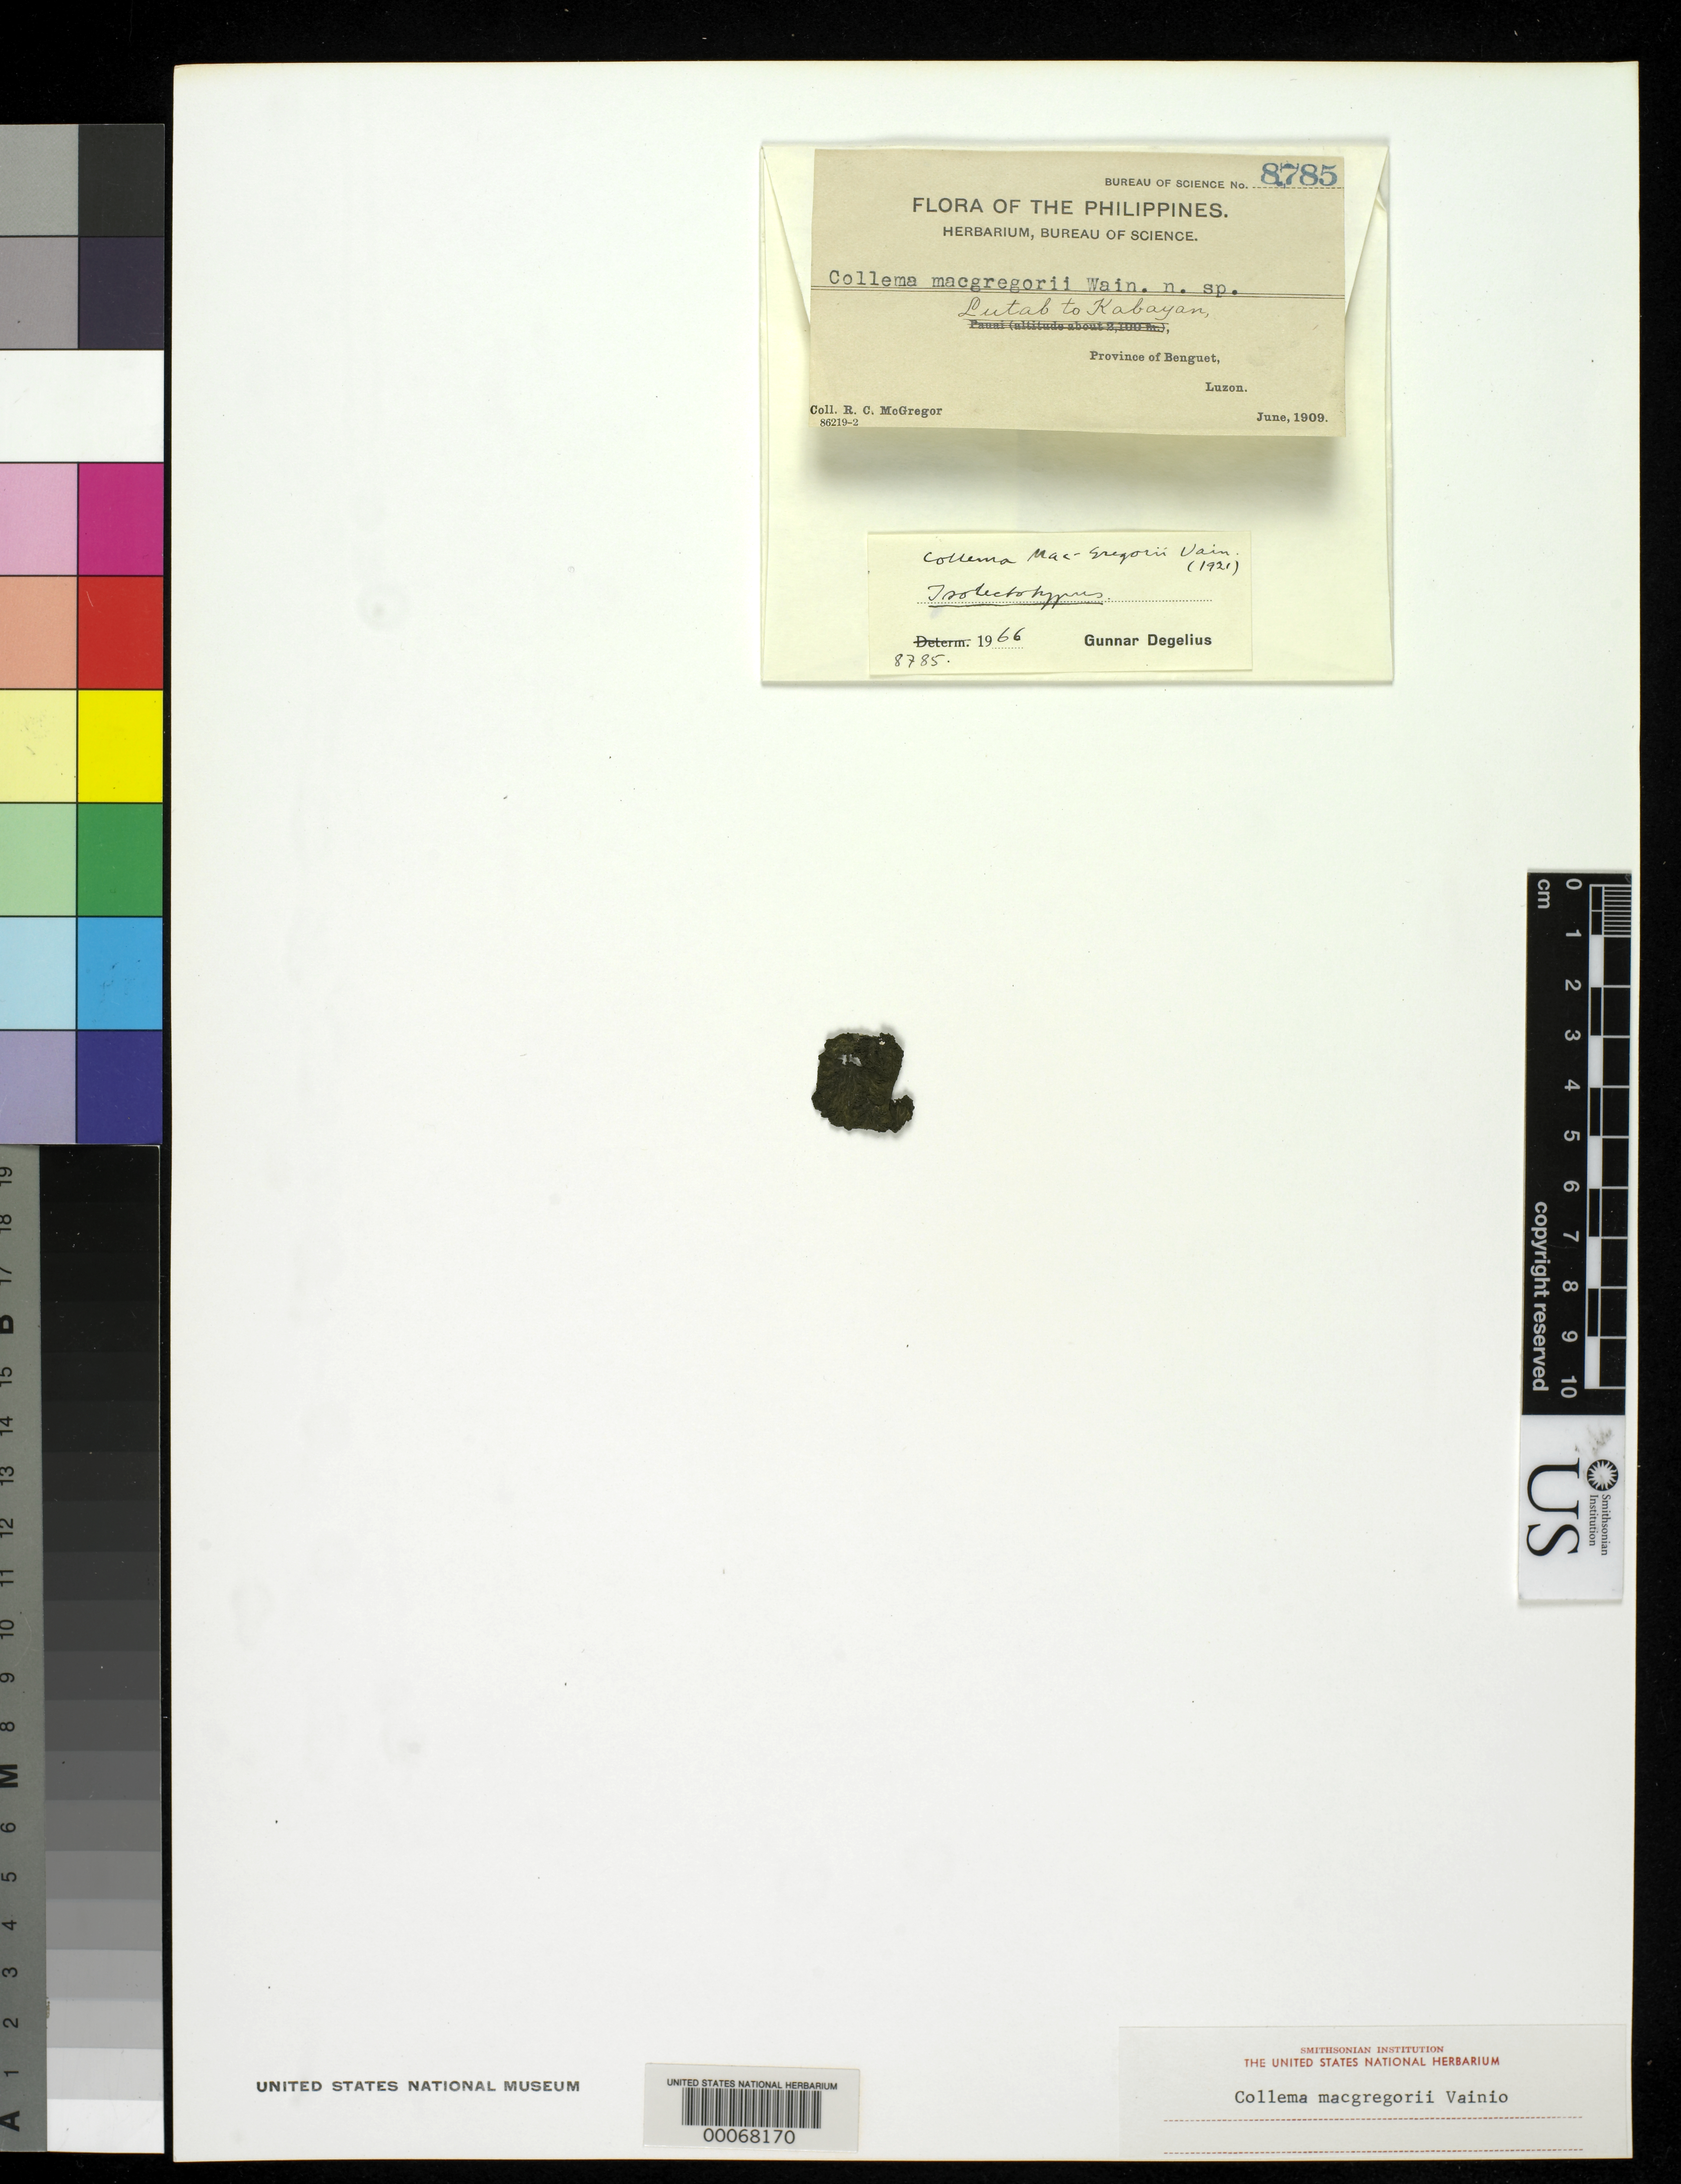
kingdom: Fungi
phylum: Ascomycota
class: Lecanoromycetes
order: Peltigerales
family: Collemataceae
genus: Collema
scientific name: Collema macgregorii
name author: Vain.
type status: Isolectotype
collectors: R. C. McGregor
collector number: Bur. Sci. 8785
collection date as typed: Jun 1909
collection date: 1909-06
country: Philippines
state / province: Cordillera (Administrative Region)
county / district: Benguet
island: Luzon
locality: Lutab to Kabayan.